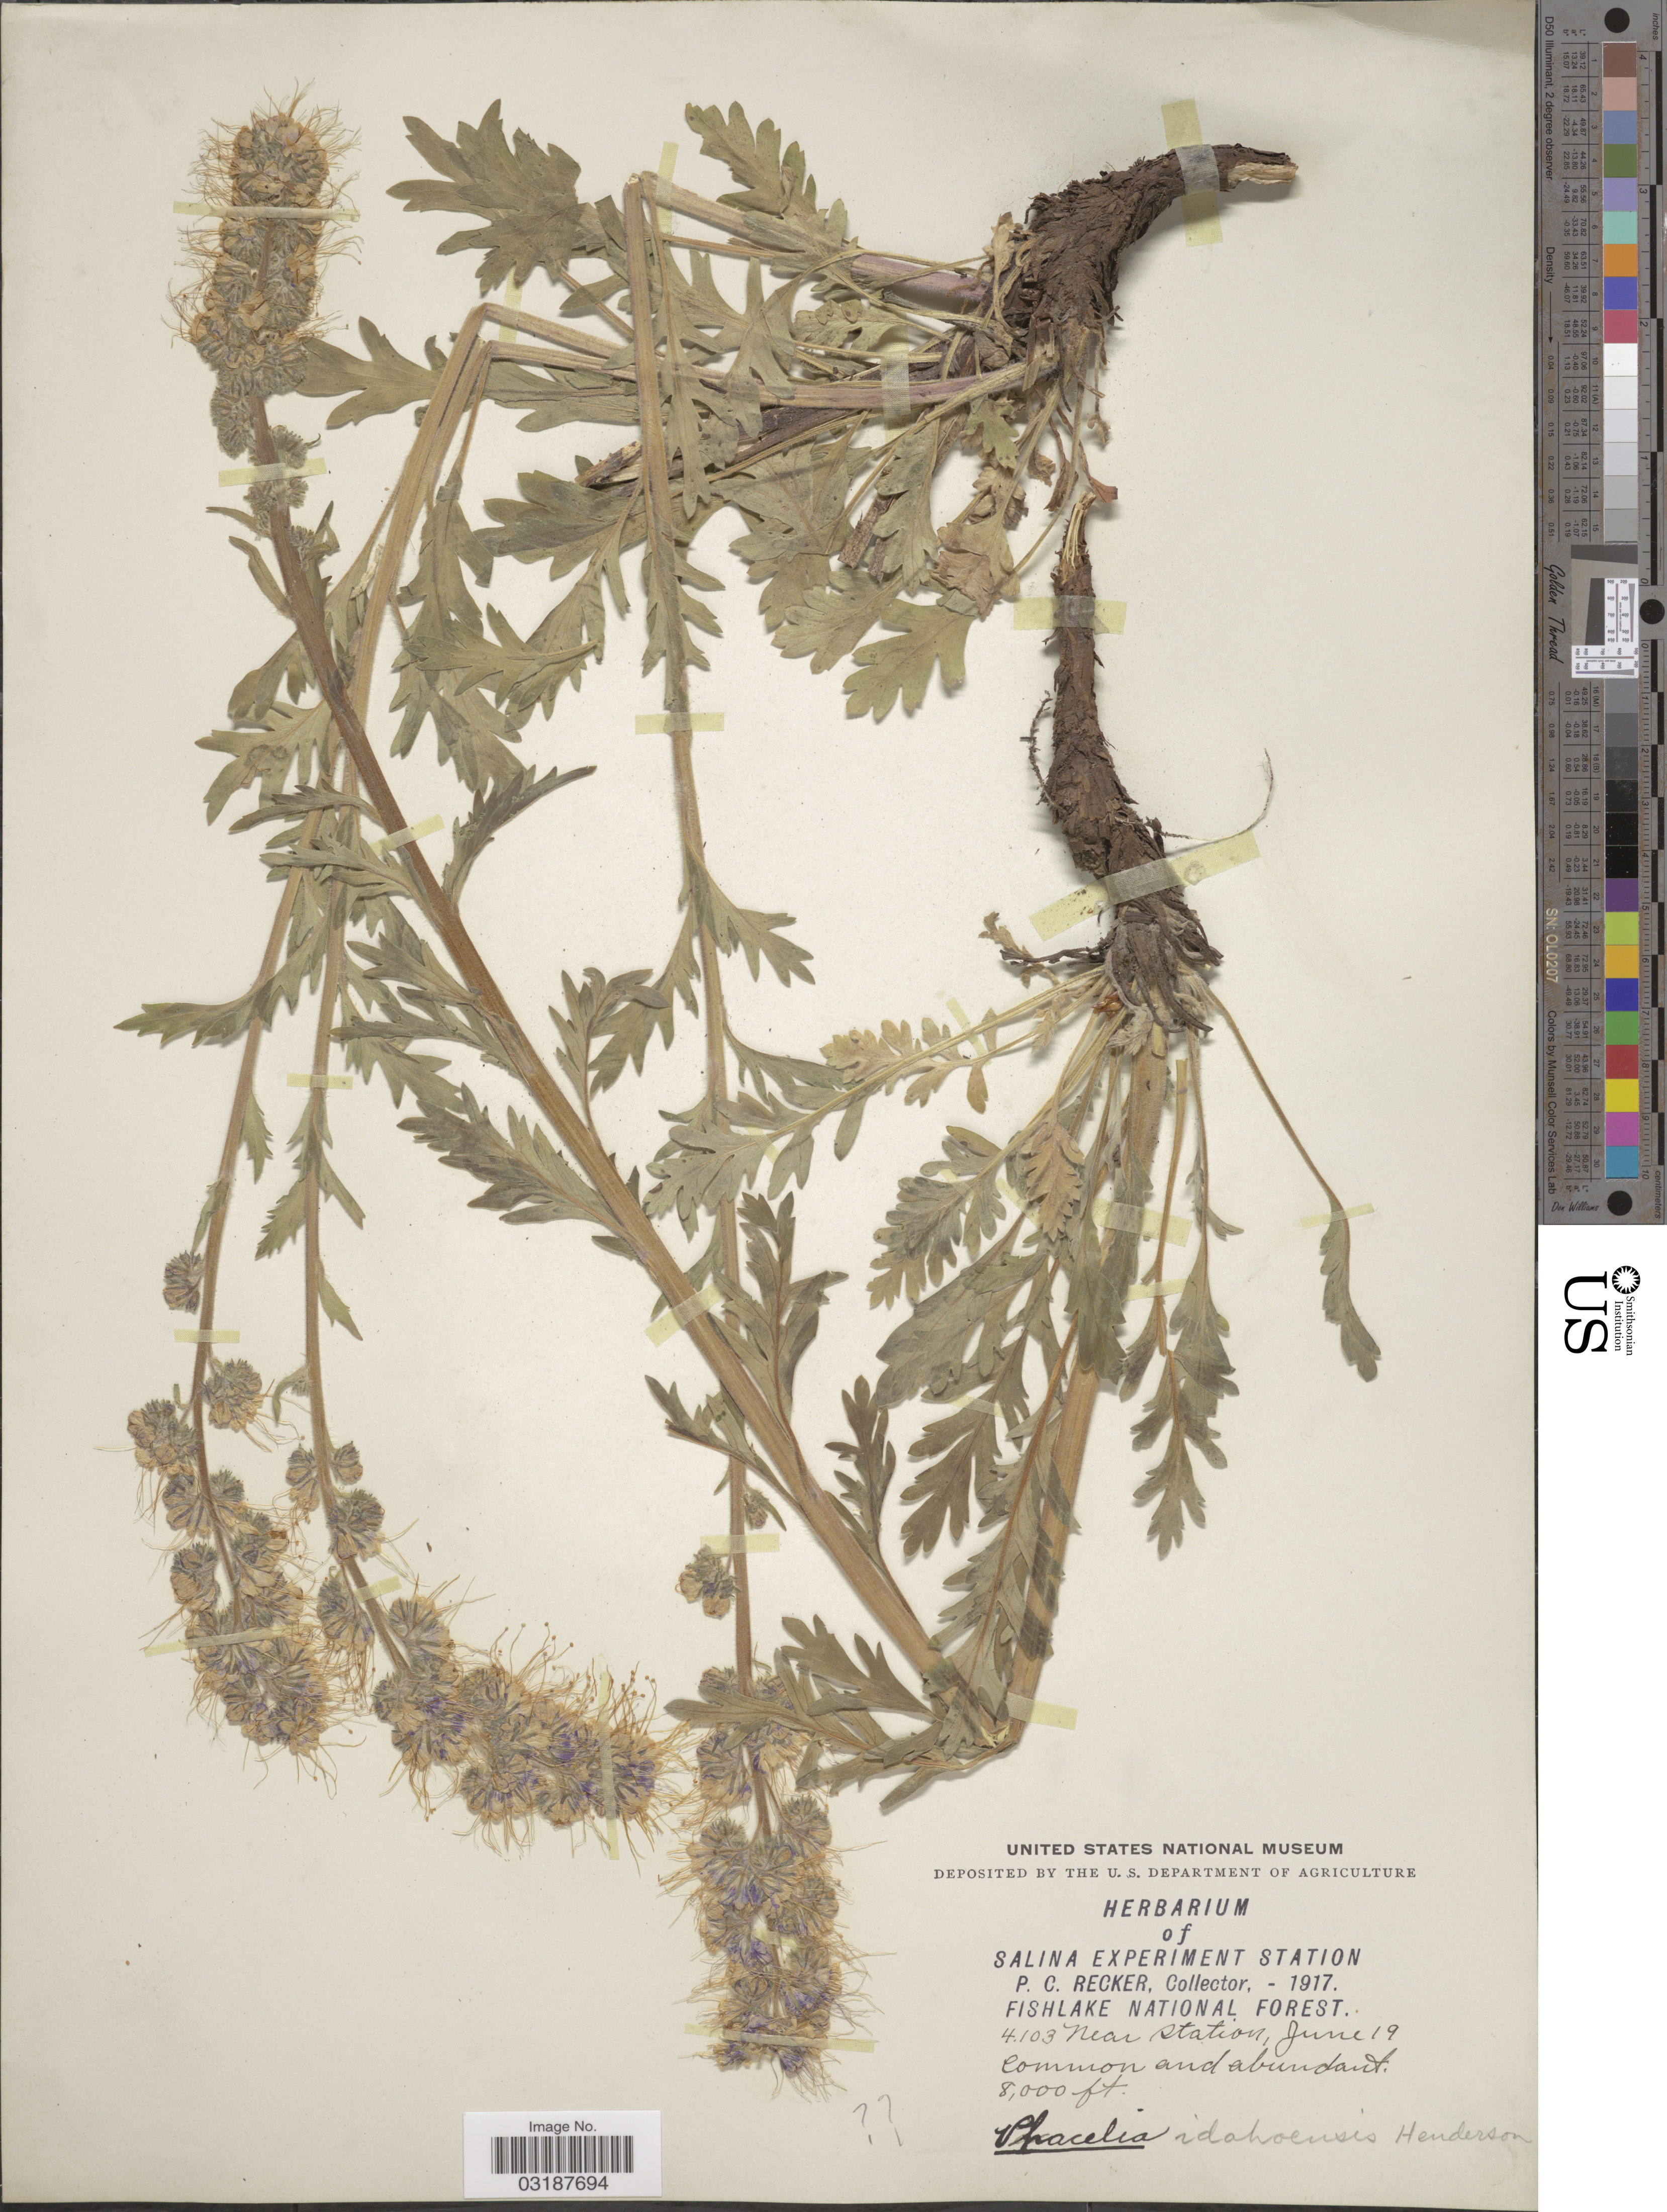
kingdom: Plantae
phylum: Tracheophyta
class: Magnoliopsida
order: Boraginales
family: Hydrophyllaceae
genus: Phacelia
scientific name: Phacelia sericea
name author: (Graham) A. Gray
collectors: P. Recker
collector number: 4103?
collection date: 1917-06-19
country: United States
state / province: Utah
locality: Near station, Fishlake National Forest.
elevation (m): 2438